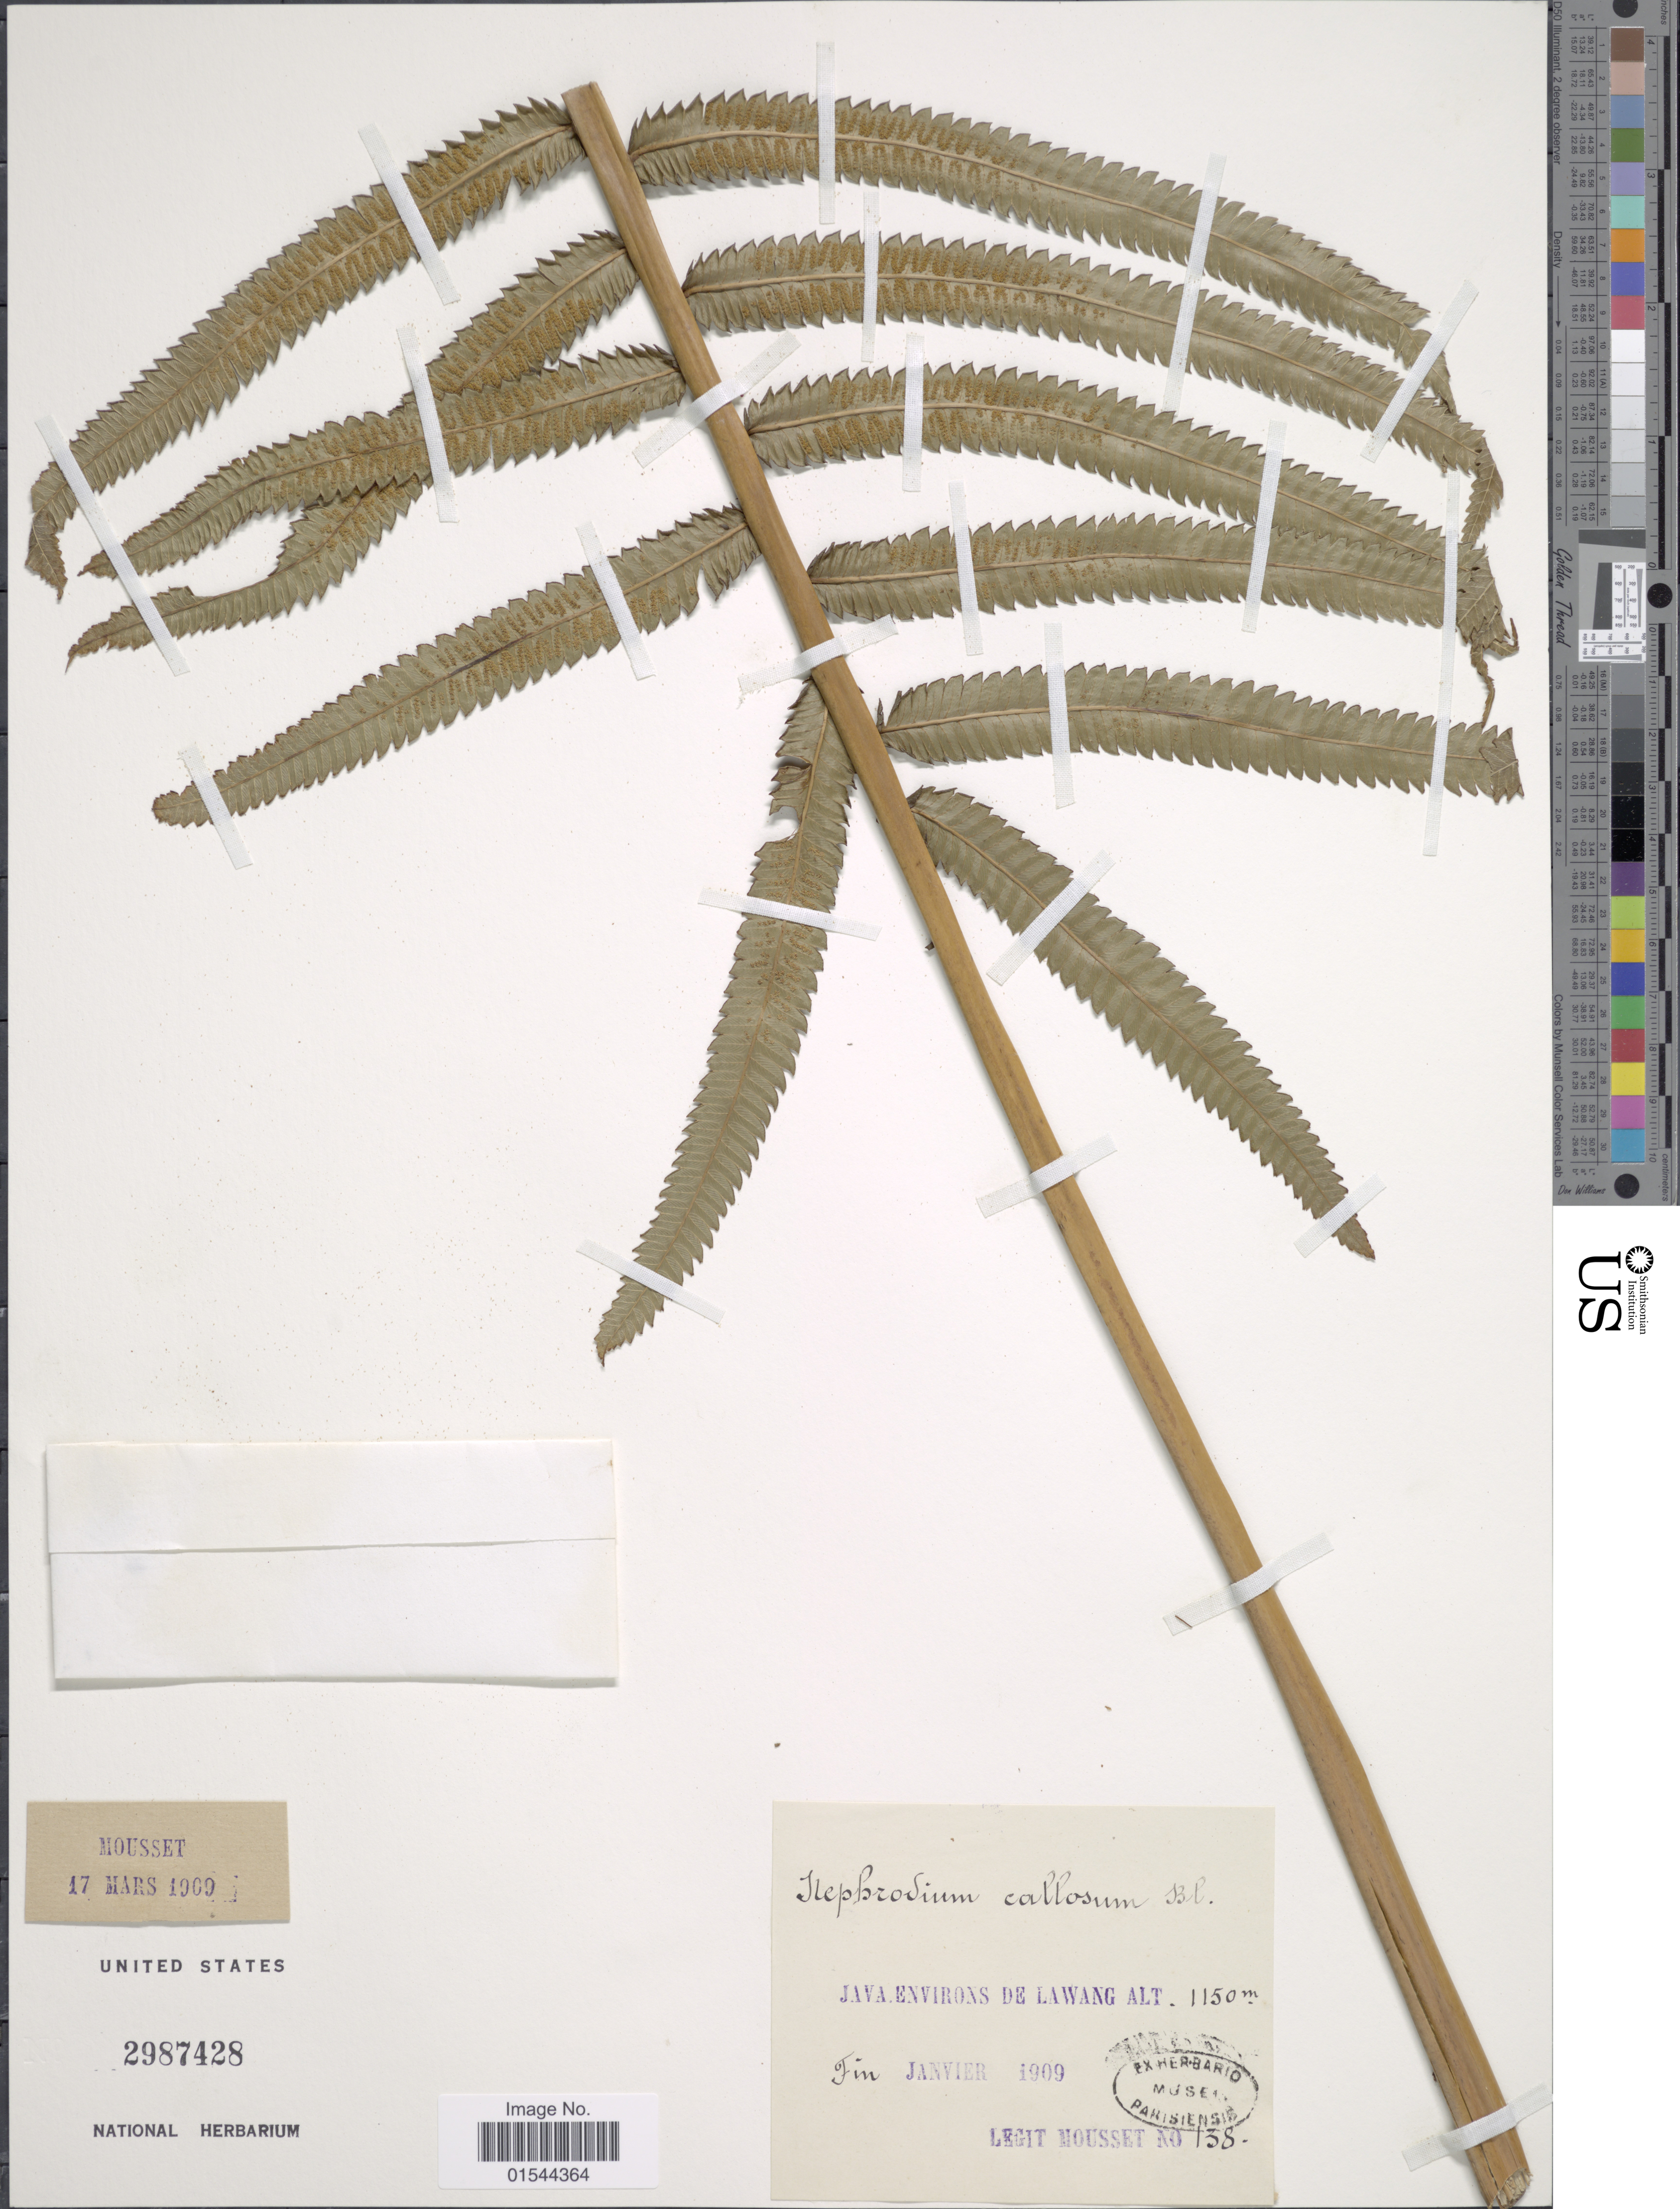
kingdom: Plantae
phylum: Tracheophyta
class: Polypodiopsida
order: Polypodiales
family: Thelypteridaceae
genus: Pneumatopteris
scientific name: Pneumatopteris callosa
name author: (Blume) Nakai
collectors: Mousset, --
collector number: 138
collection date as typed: fin janvier 1909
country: Indonesia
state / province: Java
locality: Java environs de Lawang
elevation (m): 1150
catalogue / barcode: US 2987428